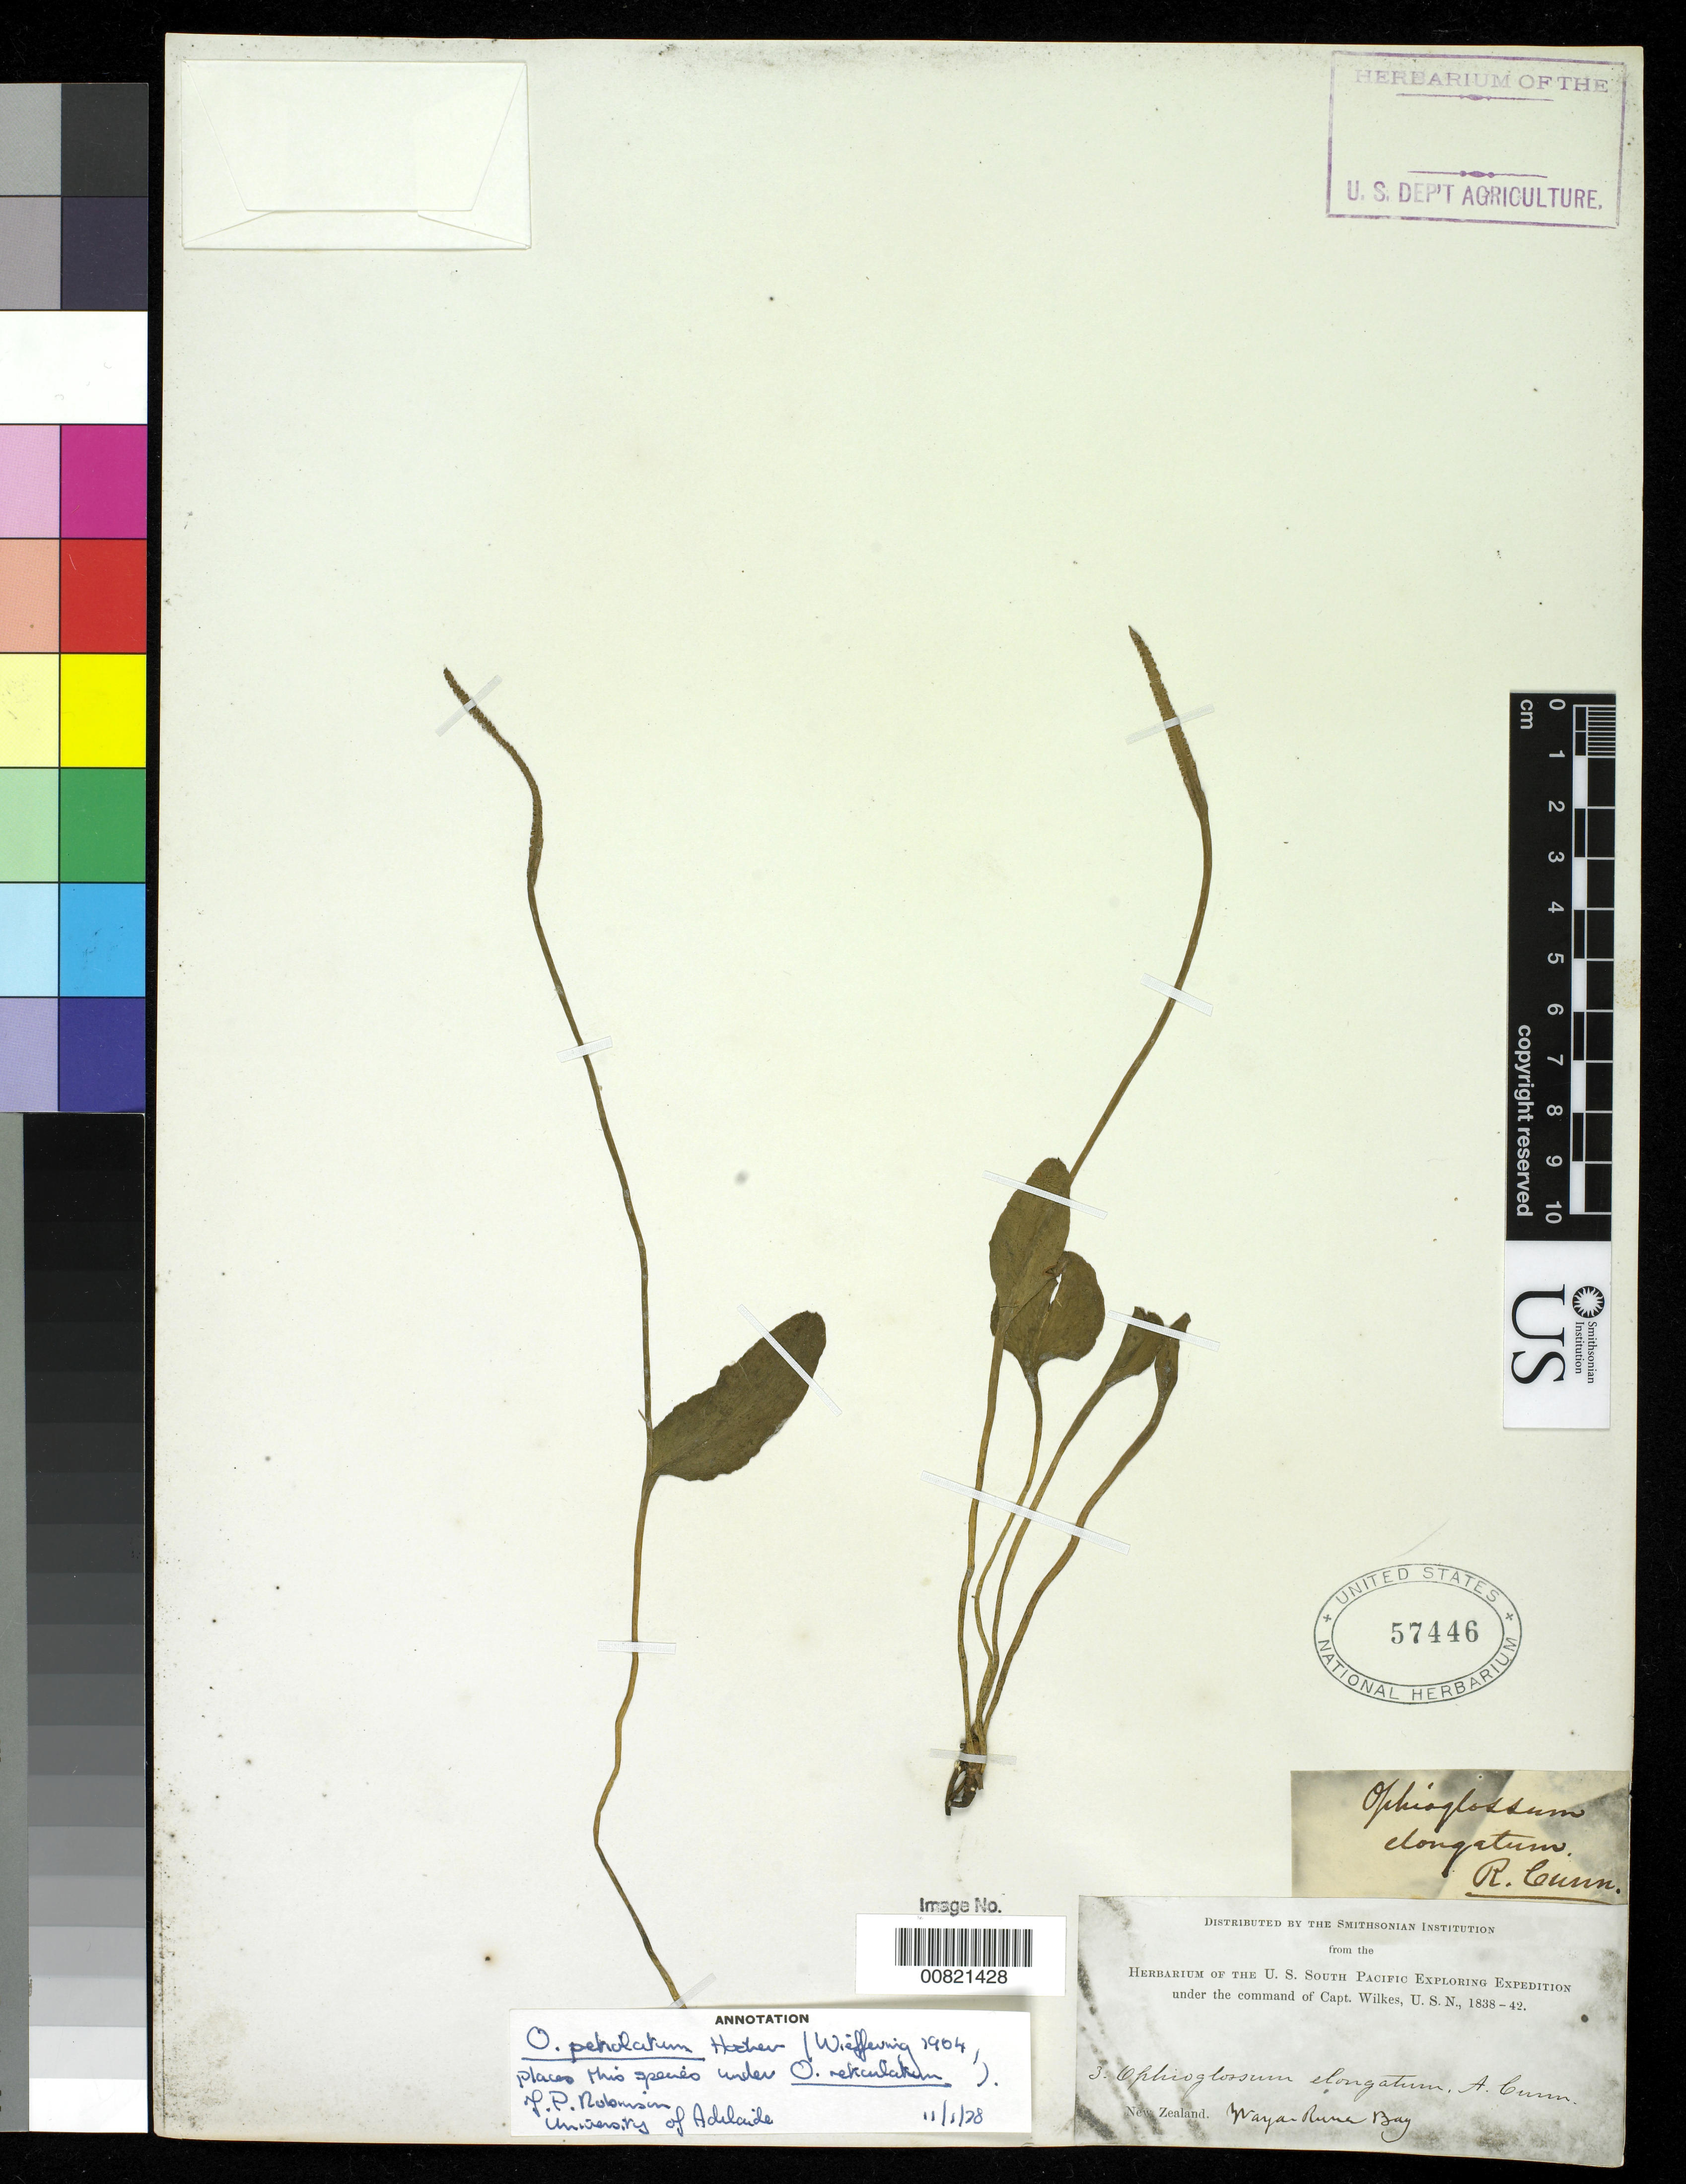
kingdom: Plantae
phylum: Tracheophyta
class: Polypodiopsida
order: Ophioglossales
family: Ophioglossaceae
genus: Ophioglossum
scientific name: Ophioglossum reticulatum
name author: L.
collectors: Wilkes Explor. Exped.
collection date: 1838/1842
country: New Zealand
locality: Waya Ruma Bay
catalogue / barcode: US 57446